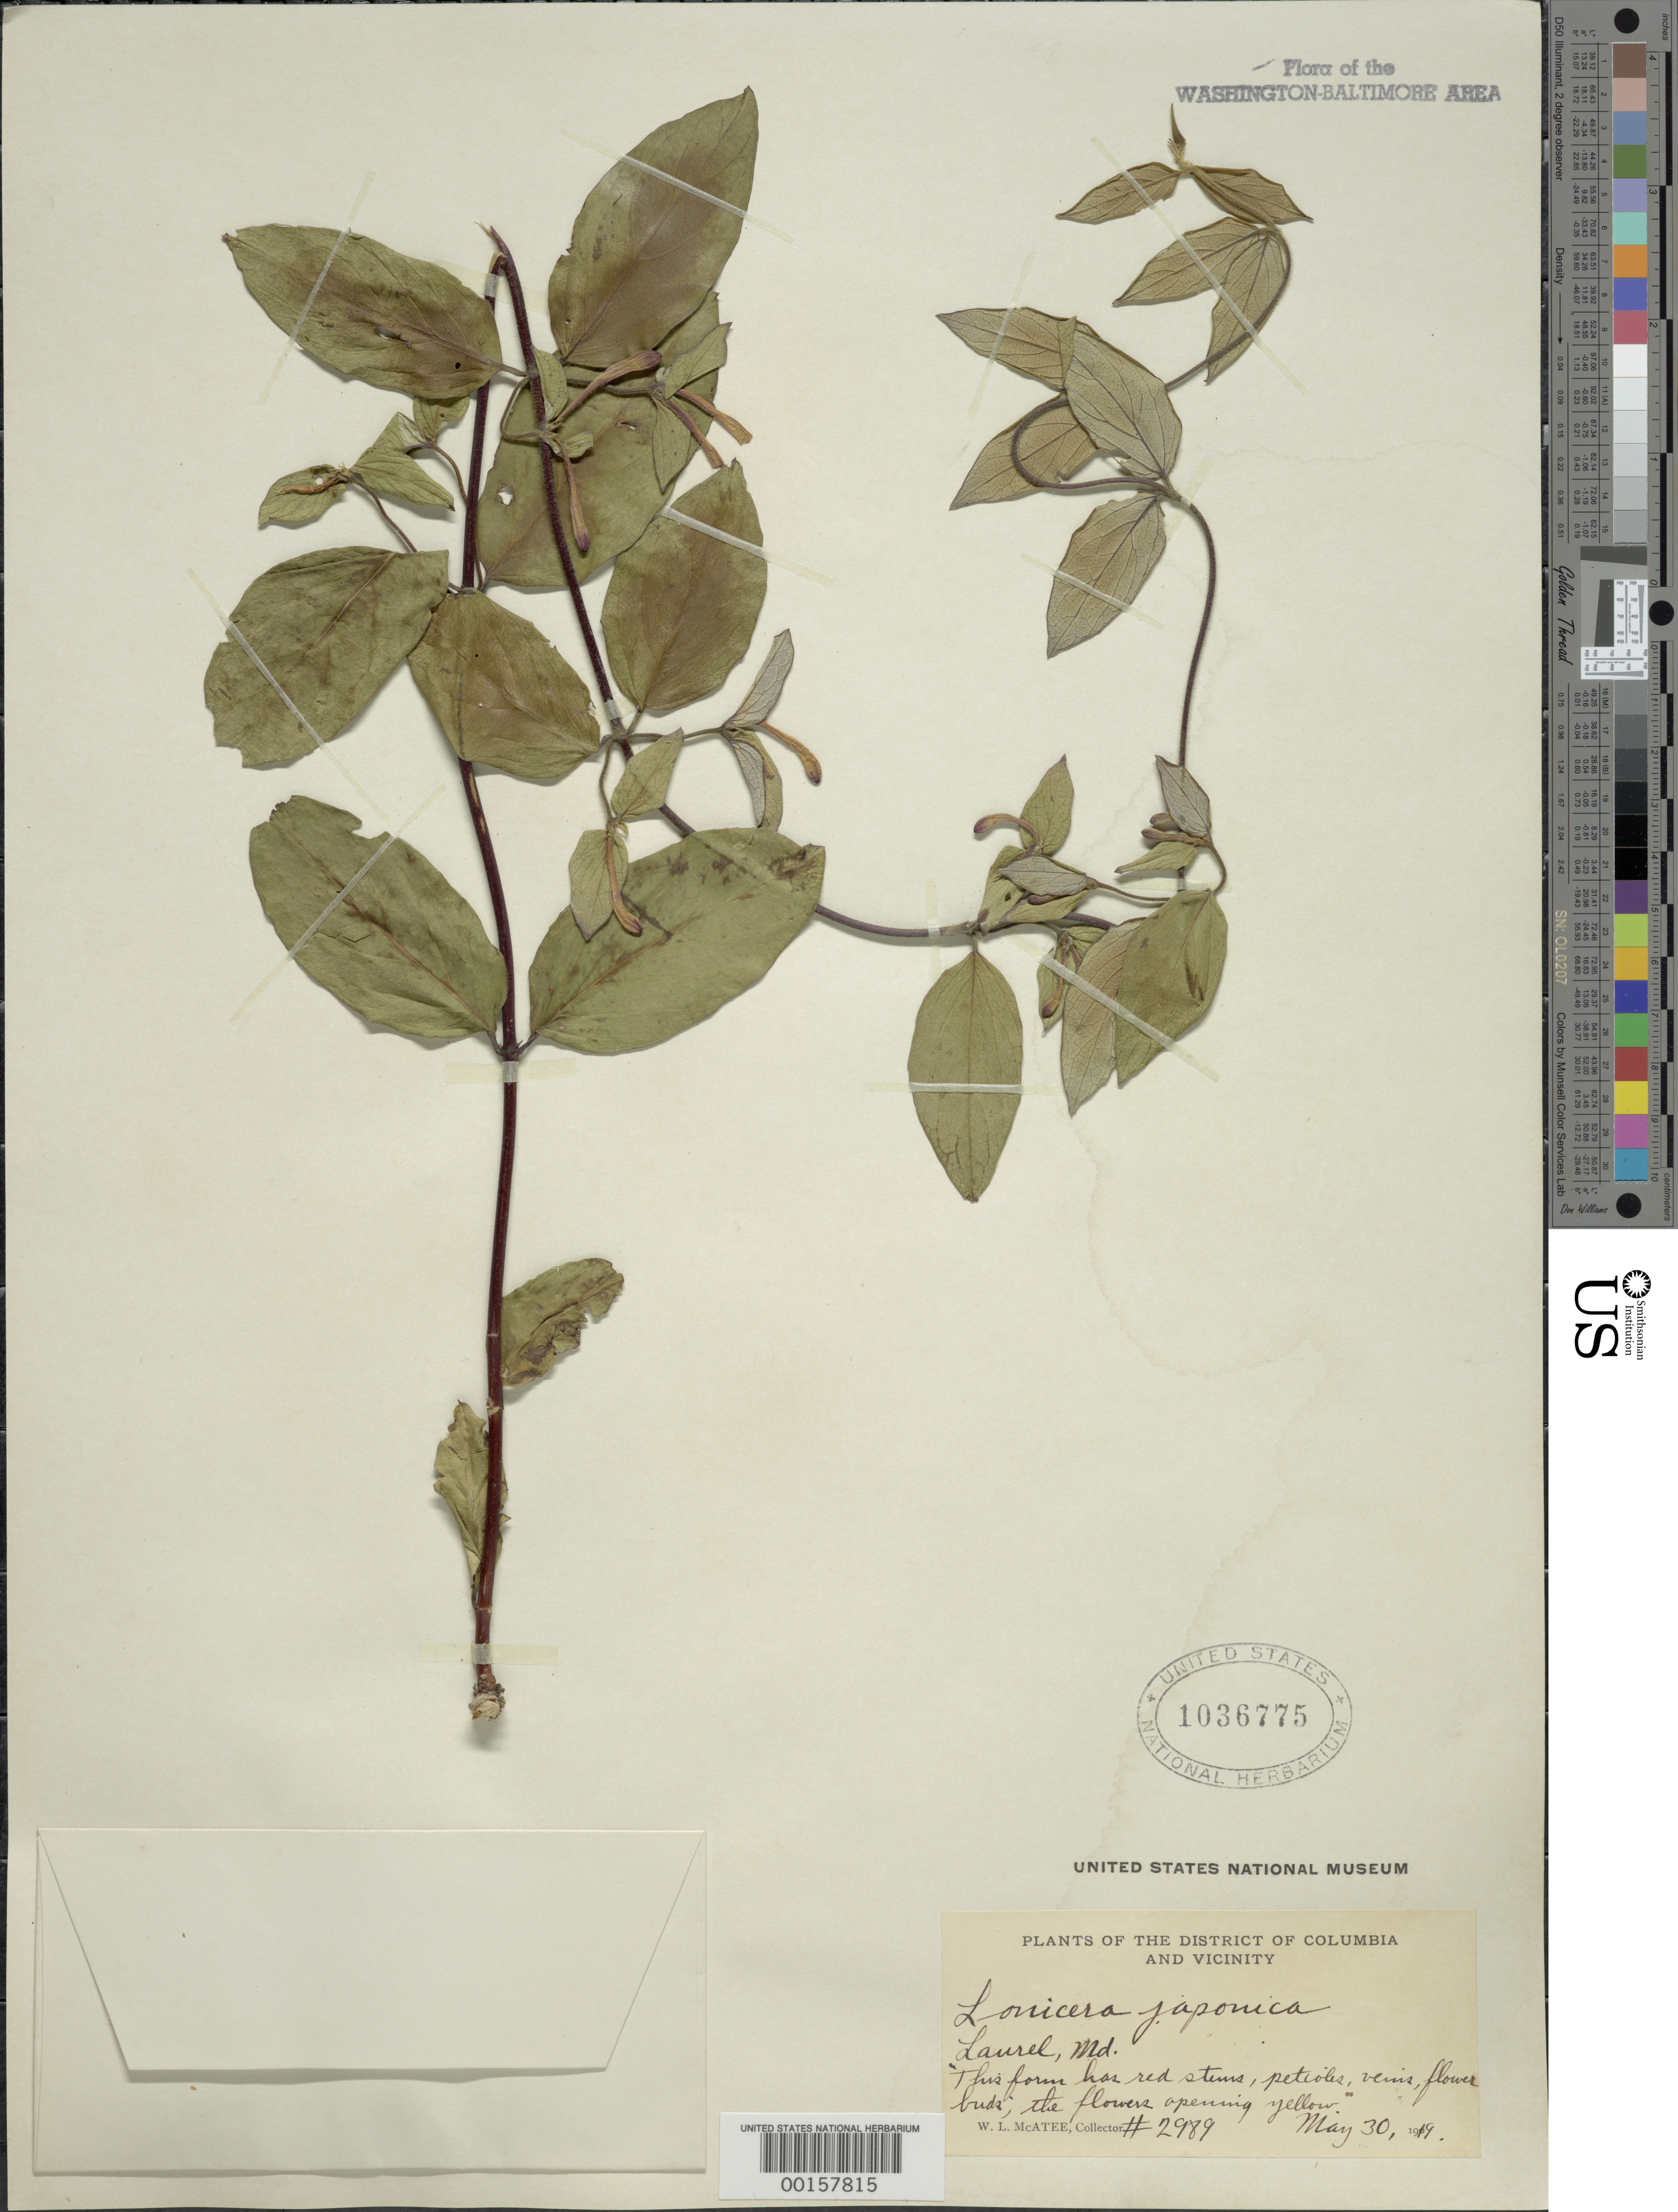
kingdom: Plantae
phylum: Tracheophyta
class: Magnoliopsida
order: Dipsacales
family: Caprifoliaceae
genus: Lonicera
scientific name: Lonicera japonica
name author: Thunb.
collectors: W. McAtee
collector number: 2989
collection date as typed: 30 May 1919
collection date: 1919-05-30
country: United States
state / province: Maryland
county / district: Prince George's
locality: Laurel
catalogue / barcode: US 1036775